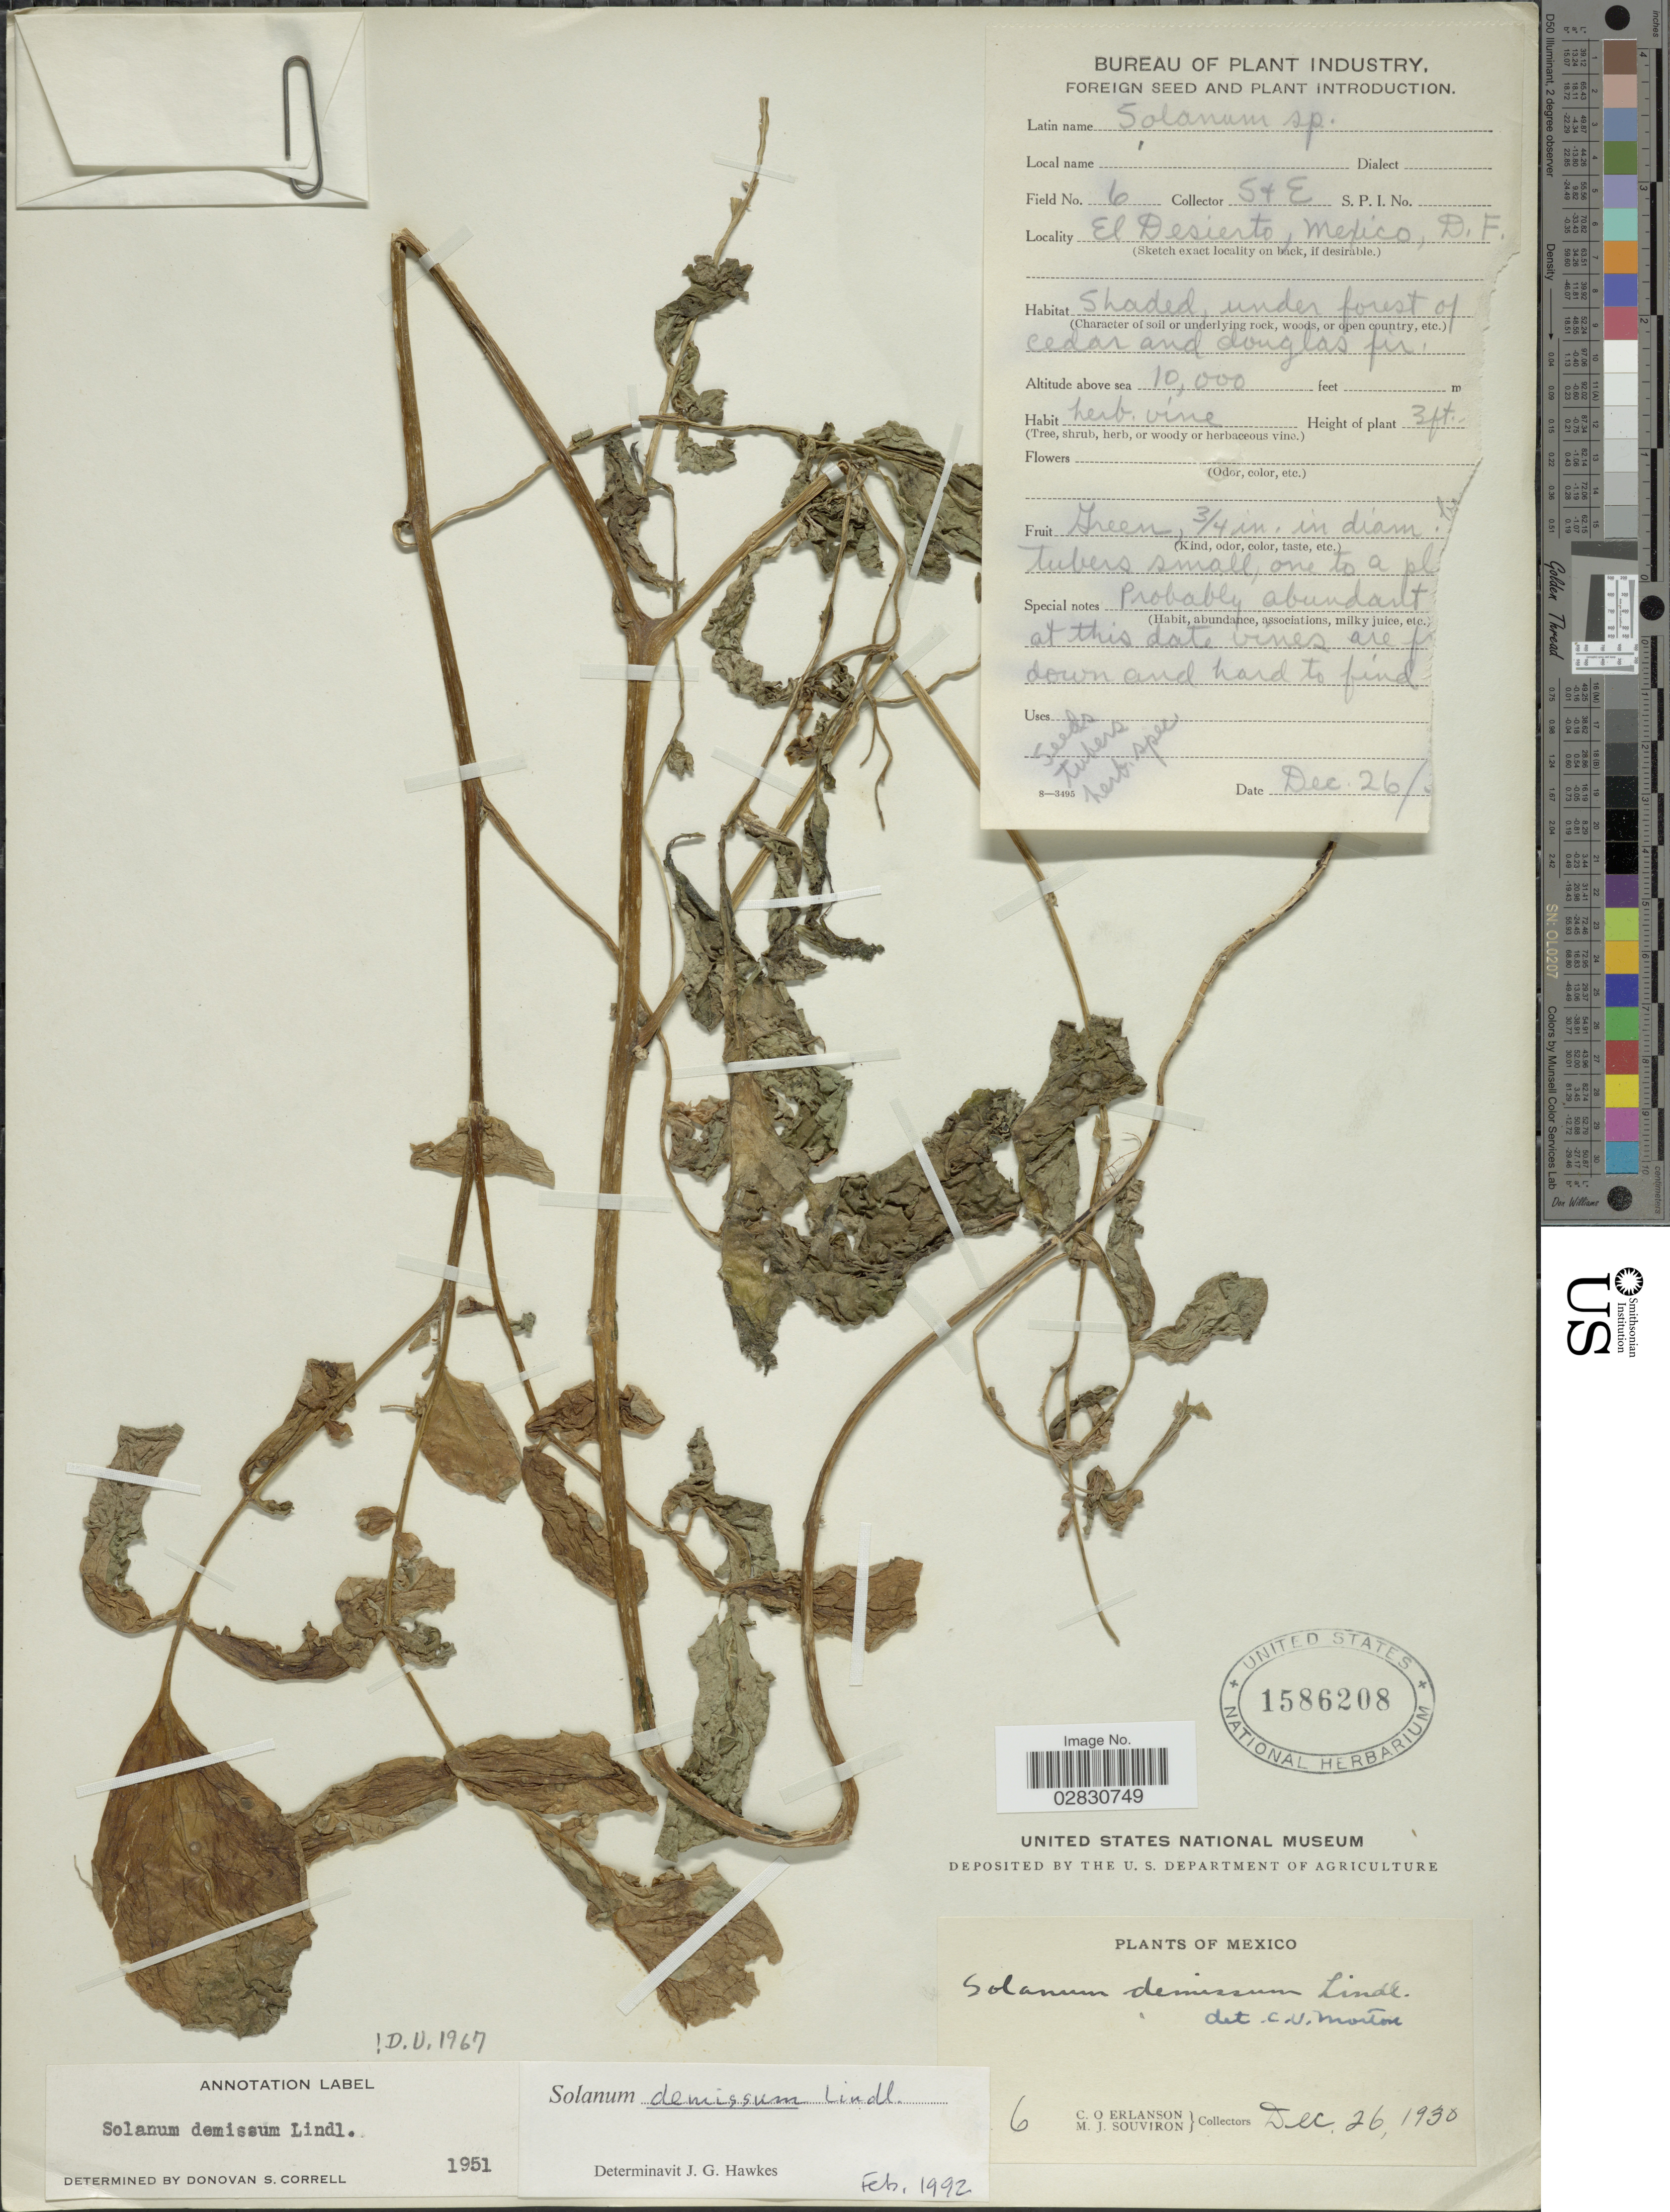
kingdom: Plantae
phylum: Tracheophyta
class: Magnoliopsida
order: Solanales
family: Solanaceae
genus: Solanum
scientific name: Solanum demissum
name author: Lindl.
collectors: C. O. Erlanson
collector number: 6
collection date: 1930-12-26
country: Mexico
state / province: Distrito Federal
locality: El Desierto, Mexico, D.F.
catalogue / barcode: US 1586208